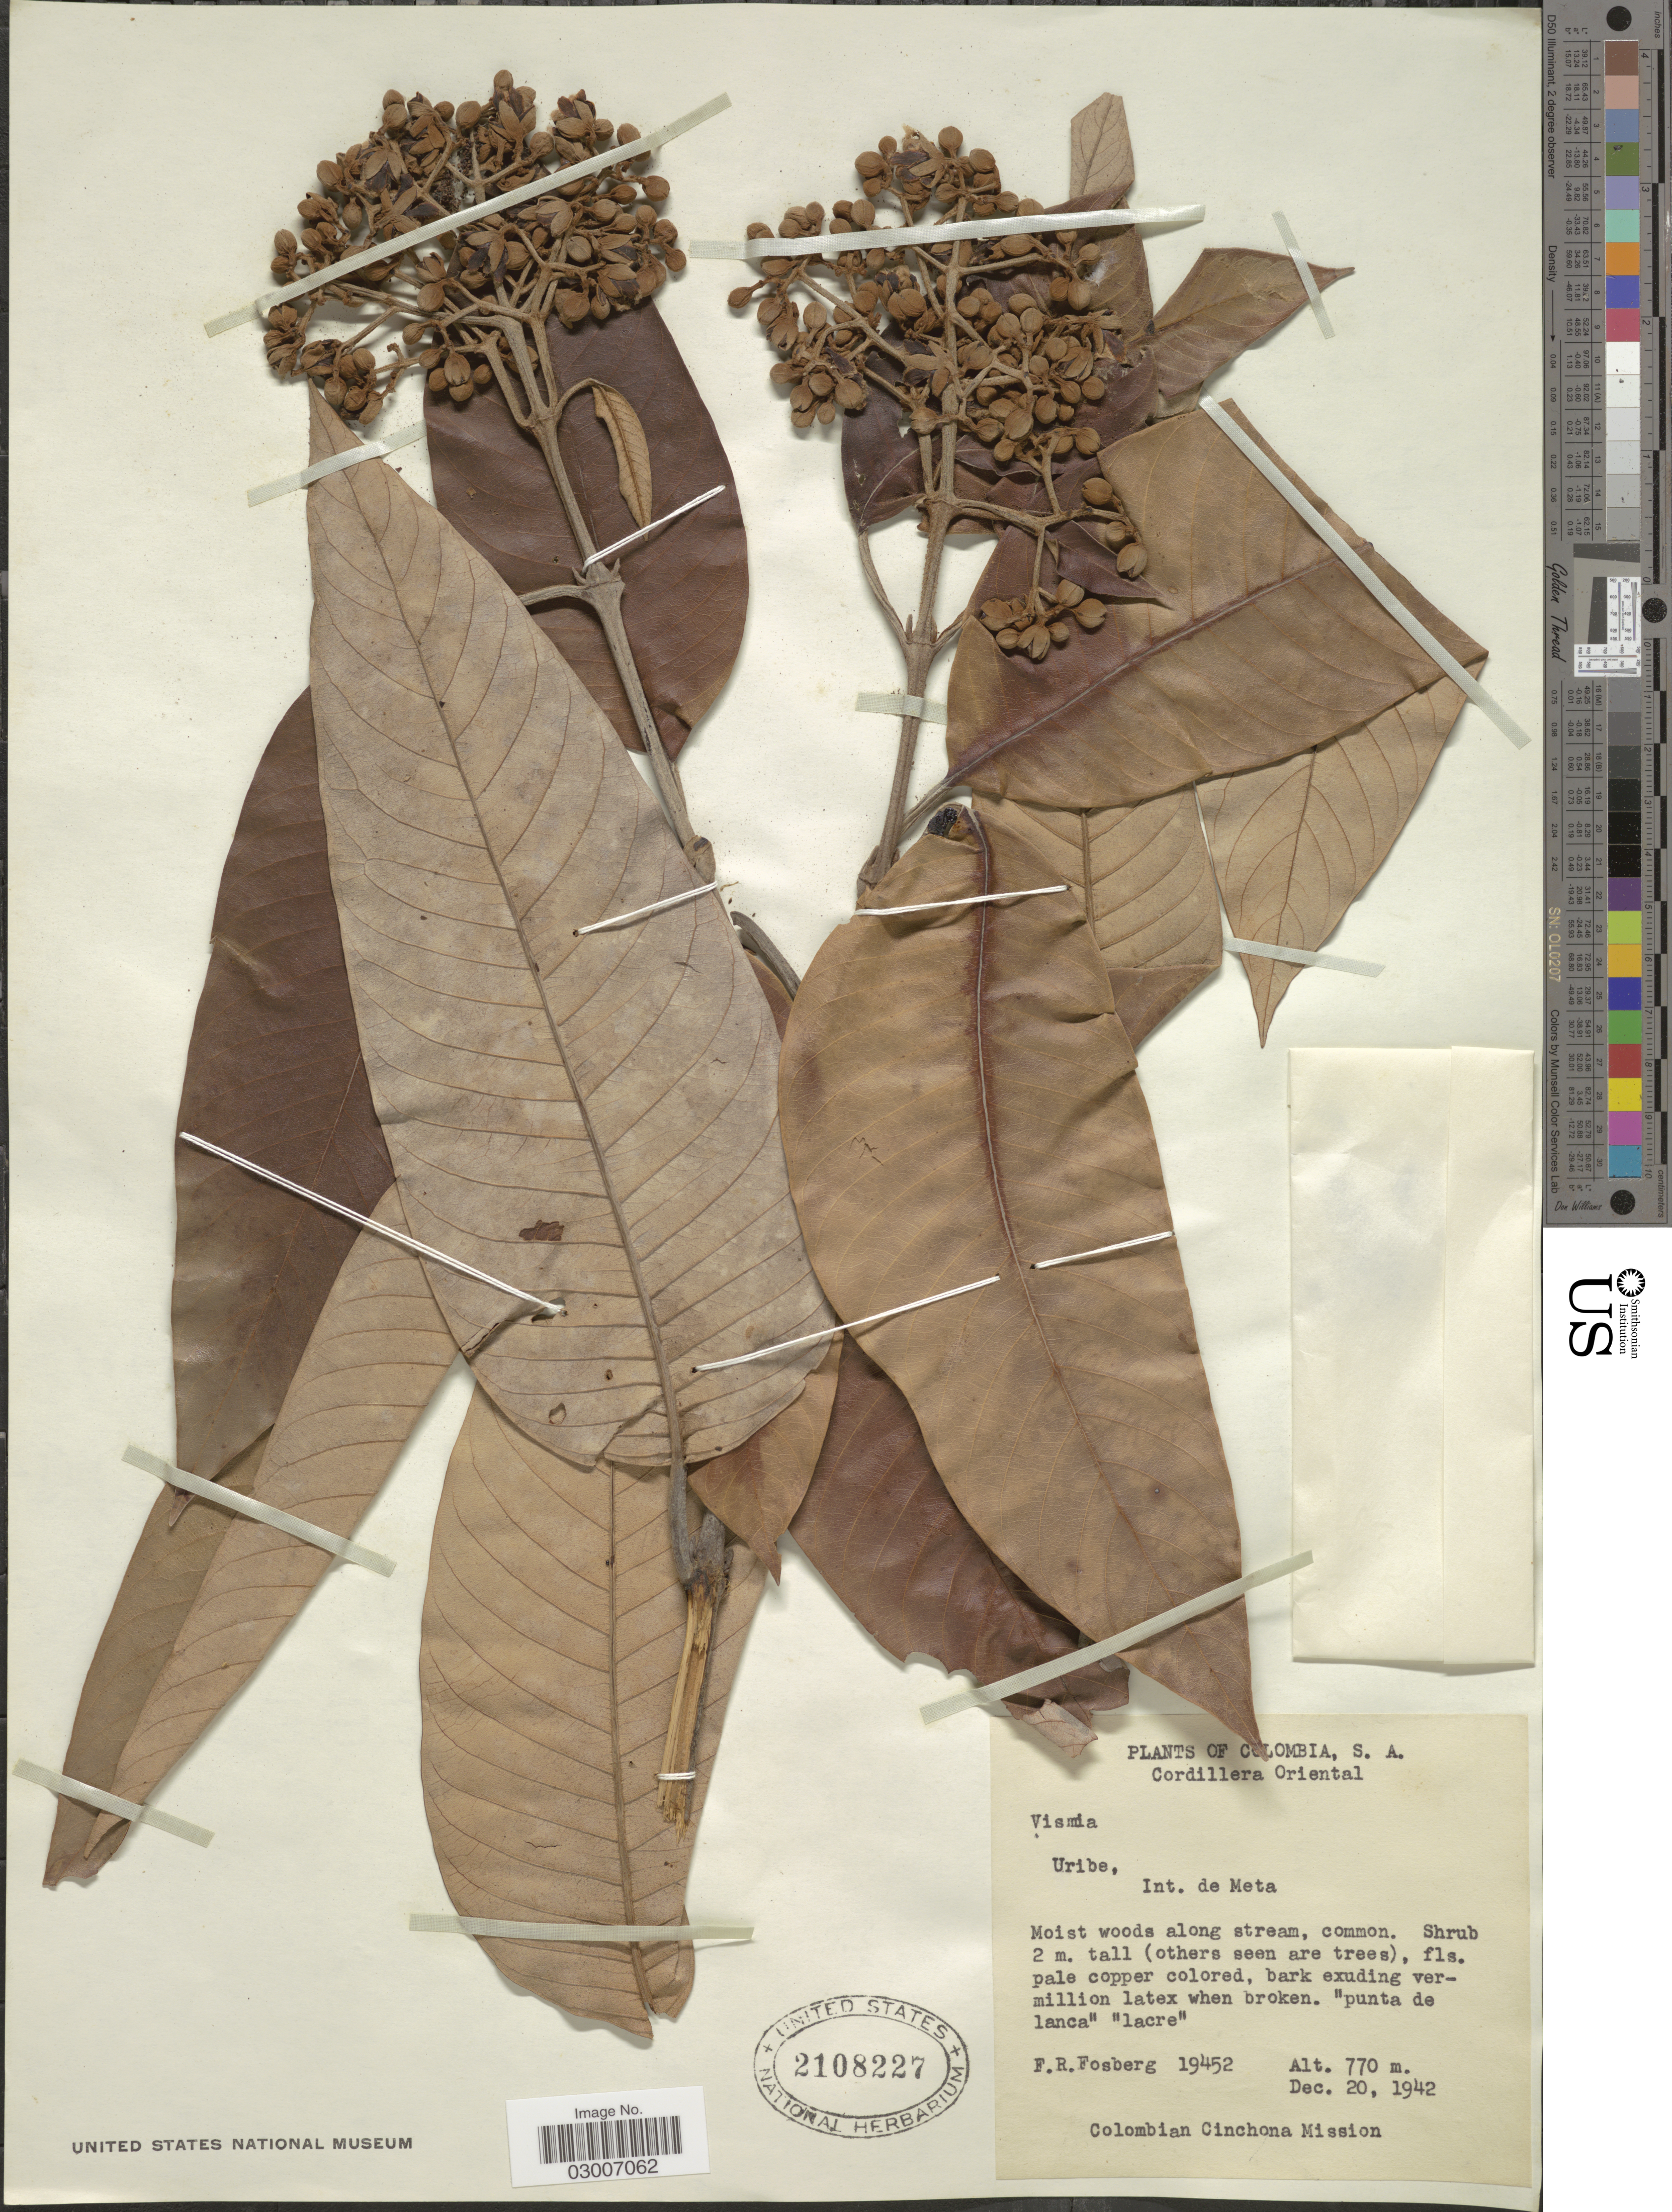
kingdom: Plantae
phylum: Tracheophyta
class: Magnoliopsida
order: Malpighiales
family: Hypericaceae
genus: Vismia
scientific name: Vismia sp.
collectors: F. R. Fosberg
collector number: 19452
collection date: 1942-12-20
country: Colombia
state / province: Meta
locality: Cordillera Oriental. Uribe, Int. de Meta.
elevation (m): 770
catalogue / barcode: US 2108227